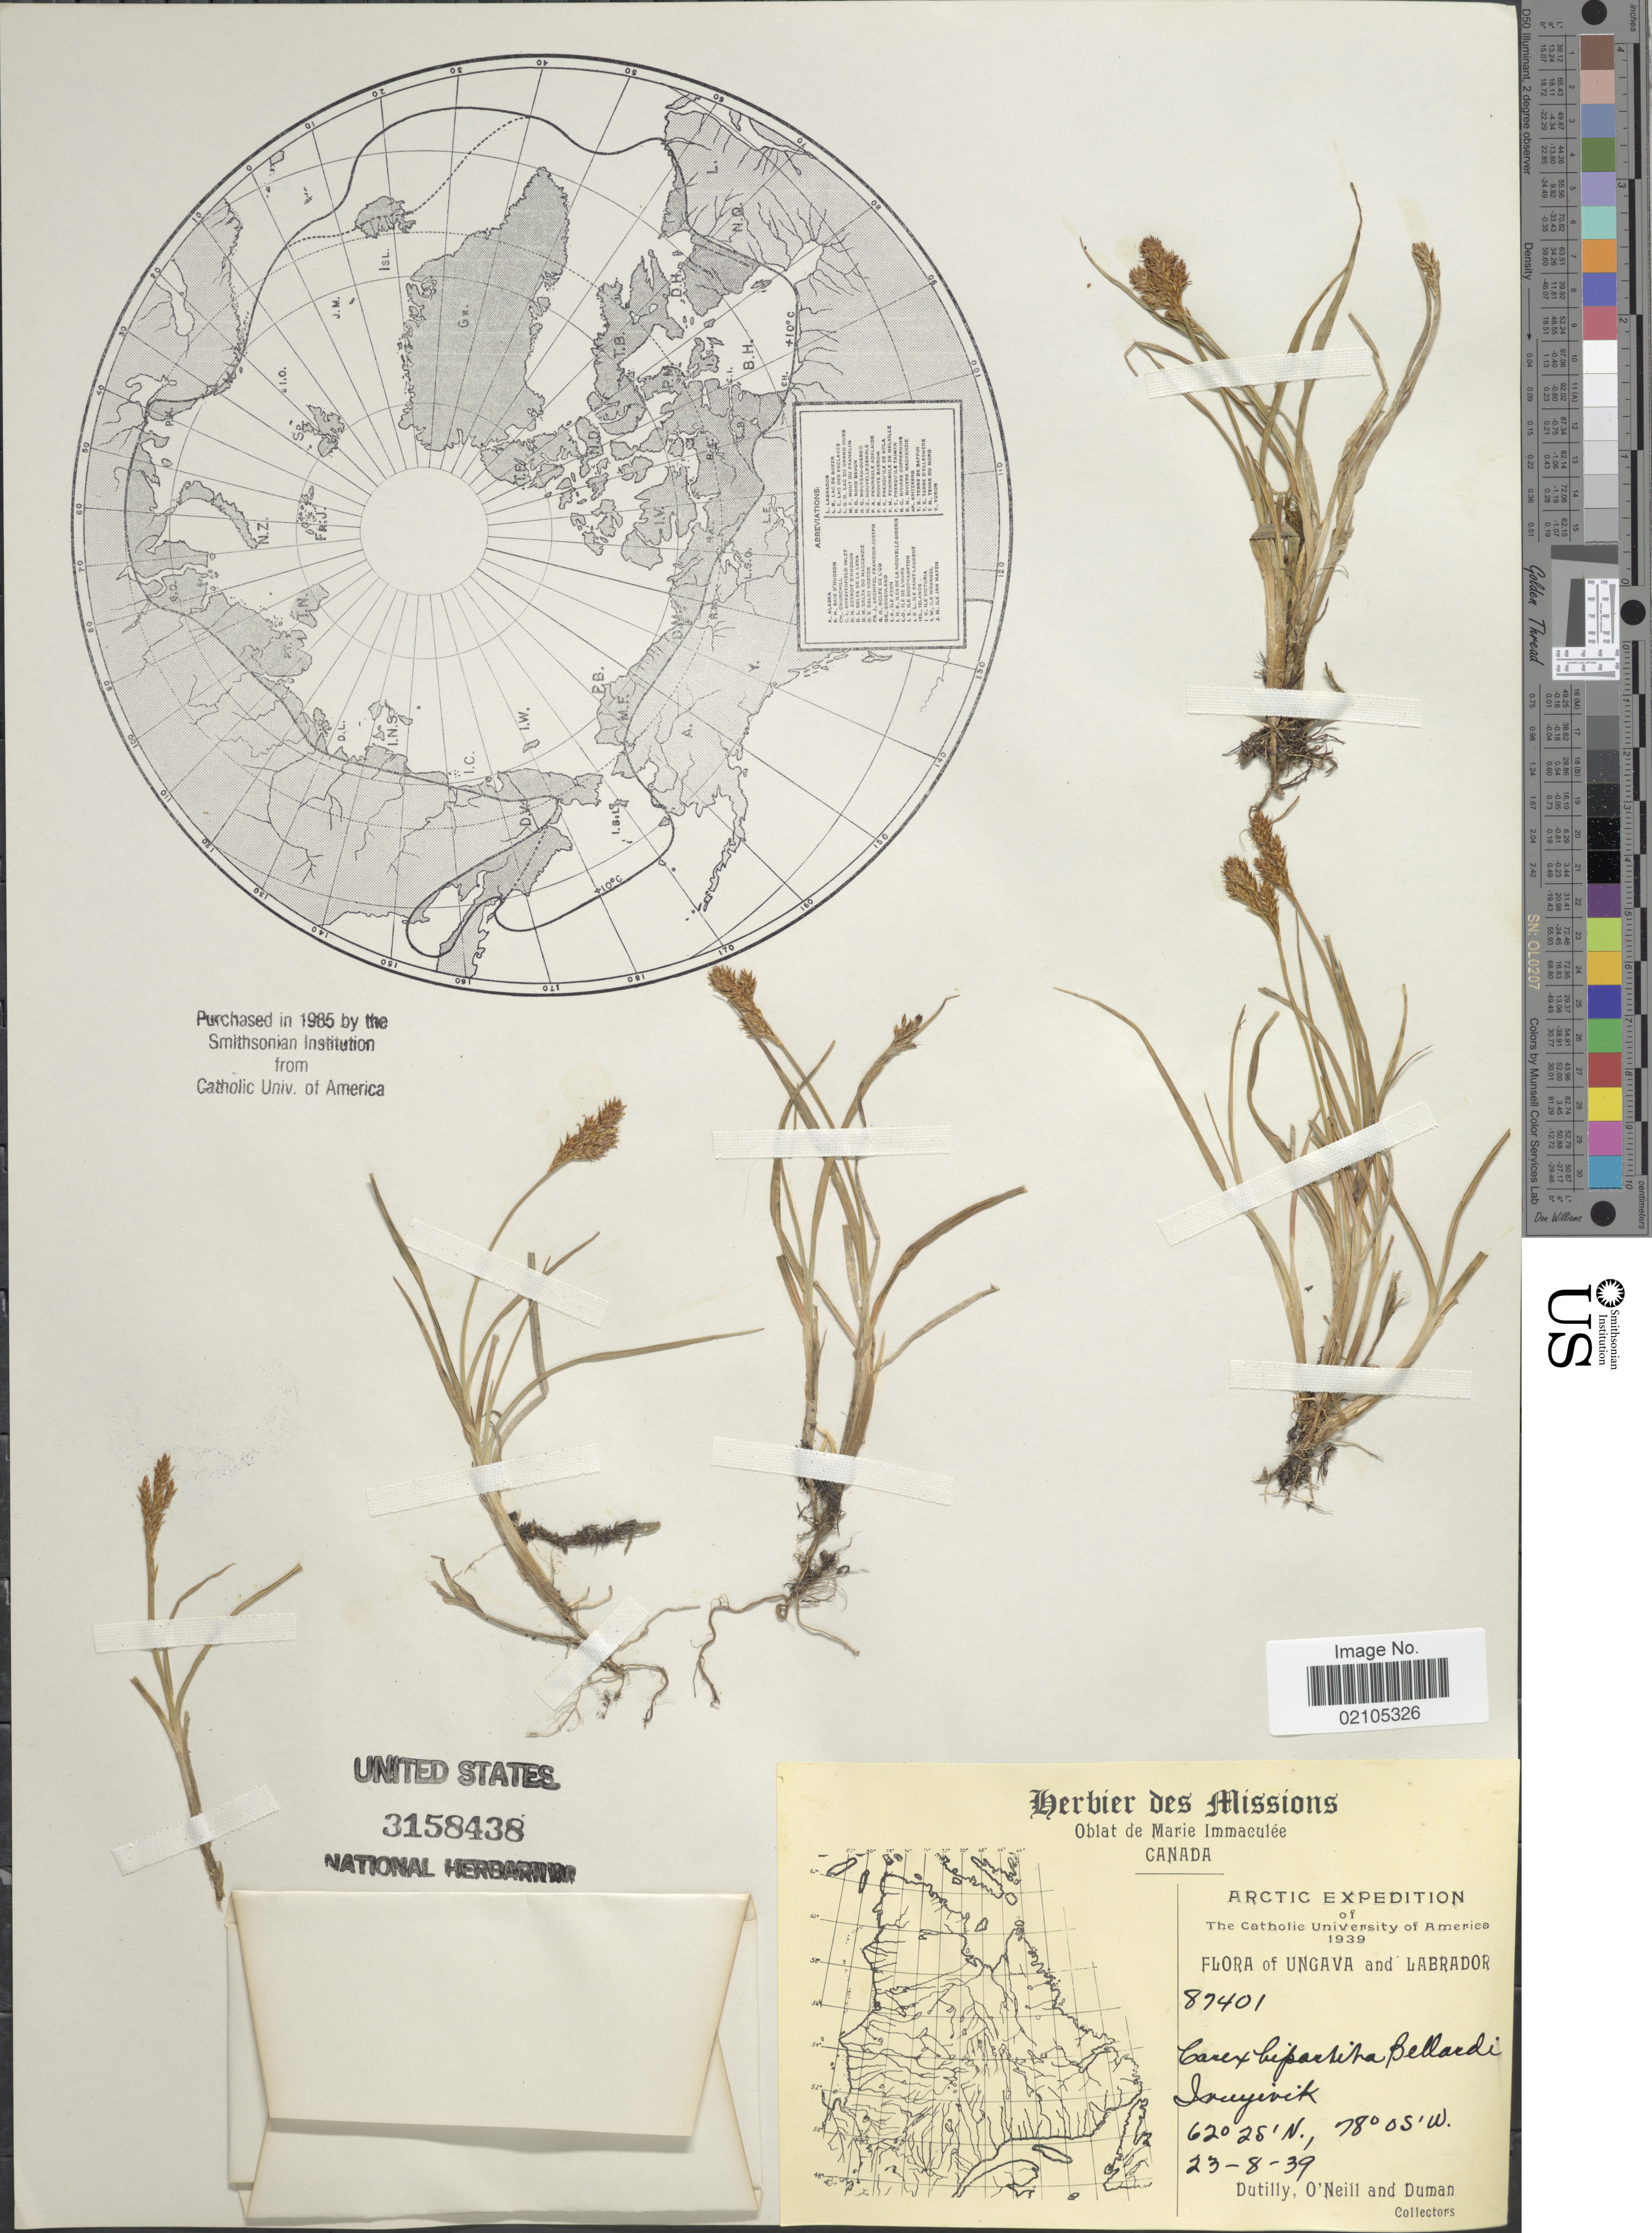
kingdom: Plantae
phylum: Tracheophyta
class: Liliopsida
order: Poales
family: Cyperaceae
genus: Carex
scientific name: Carex lachenalii subsp. lachenalii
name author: Schkuhr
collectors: -. Dutilly, -. O'Neill & -. Duman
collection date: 1939-08-23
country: Canada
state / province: Newfoundland and Labrador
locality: Ungava and Labrador. Iruyivik. Arctic.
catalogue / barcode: US 3158438